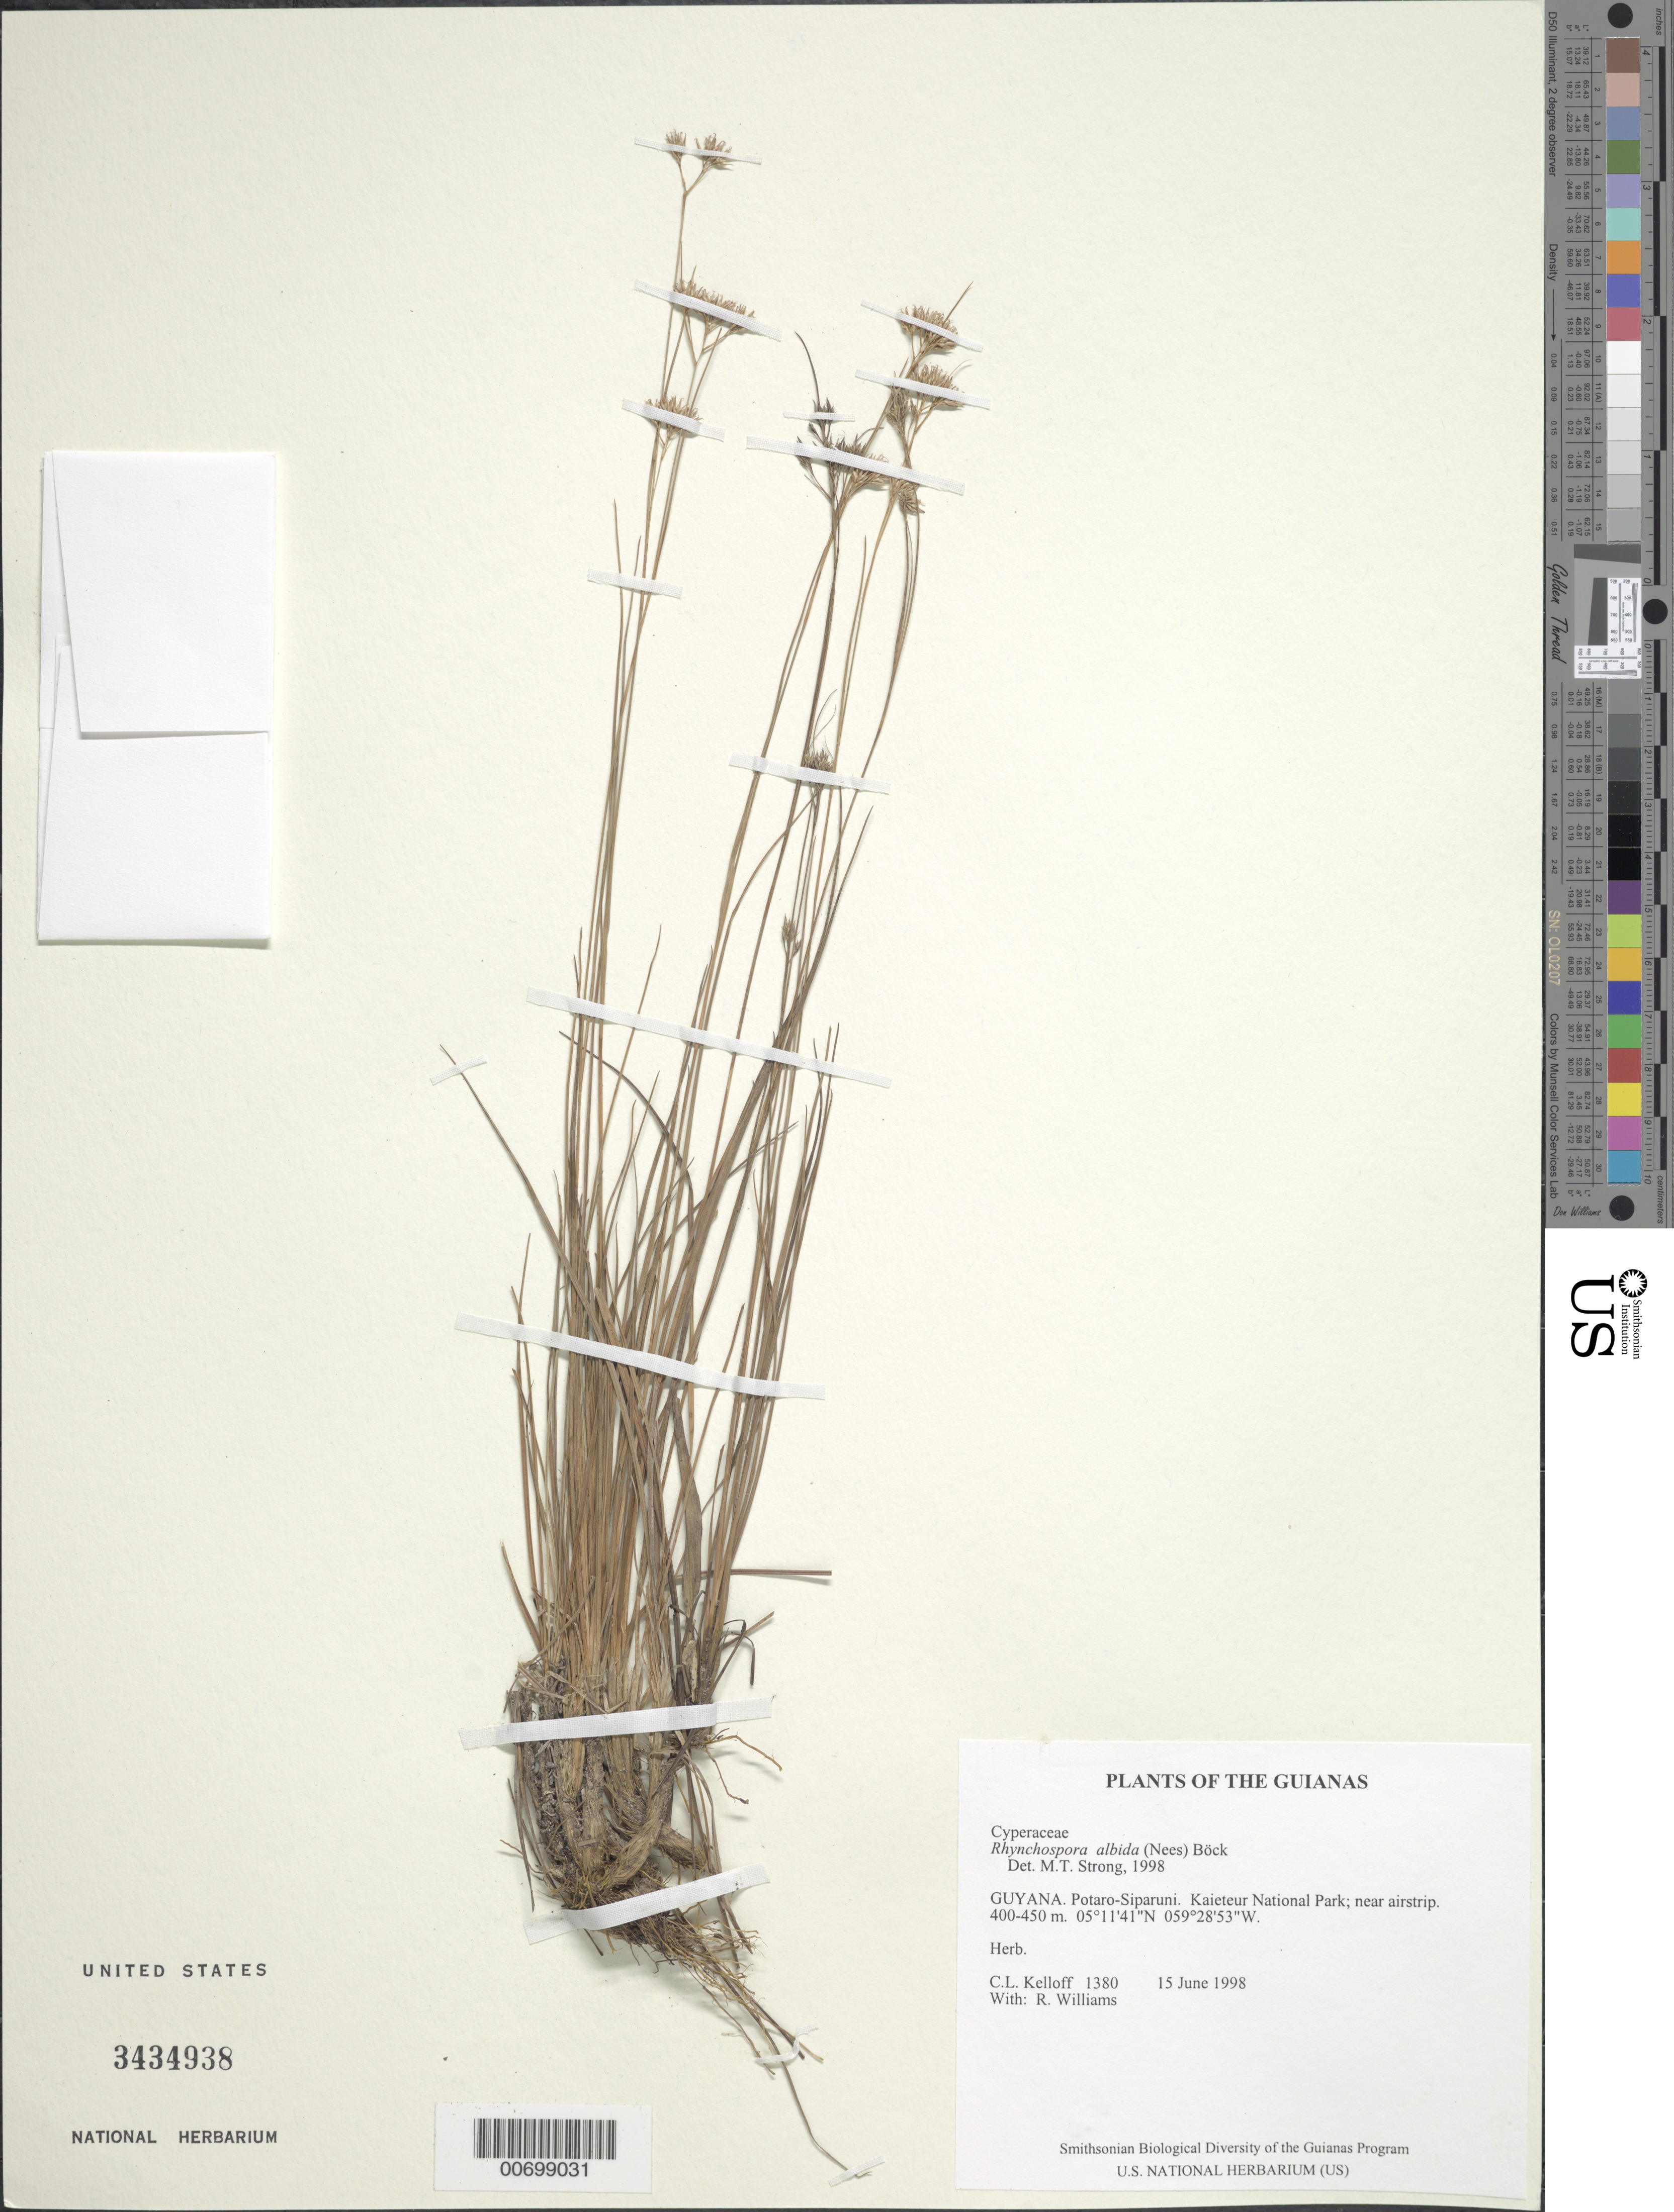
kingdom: Plantae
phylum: Tracheophyta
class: Liliopsida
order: Poales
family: Cyperaceae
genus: Rhynchospora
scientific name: Rhynchospora albida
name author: (Nees) Boeckeler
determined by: Strong, M. T., (US), Smithsonian Institution - National Museum of Natural History (UNITED STATES)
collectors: C. L. Kelloff & R. Williams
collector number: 1380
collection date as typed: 15 June 1998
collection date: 1998-06-15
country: Guyana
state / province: Potaro-Siparuni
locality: Kaieteur National Park; near airstrip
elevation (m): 400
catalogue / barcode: US 3434938